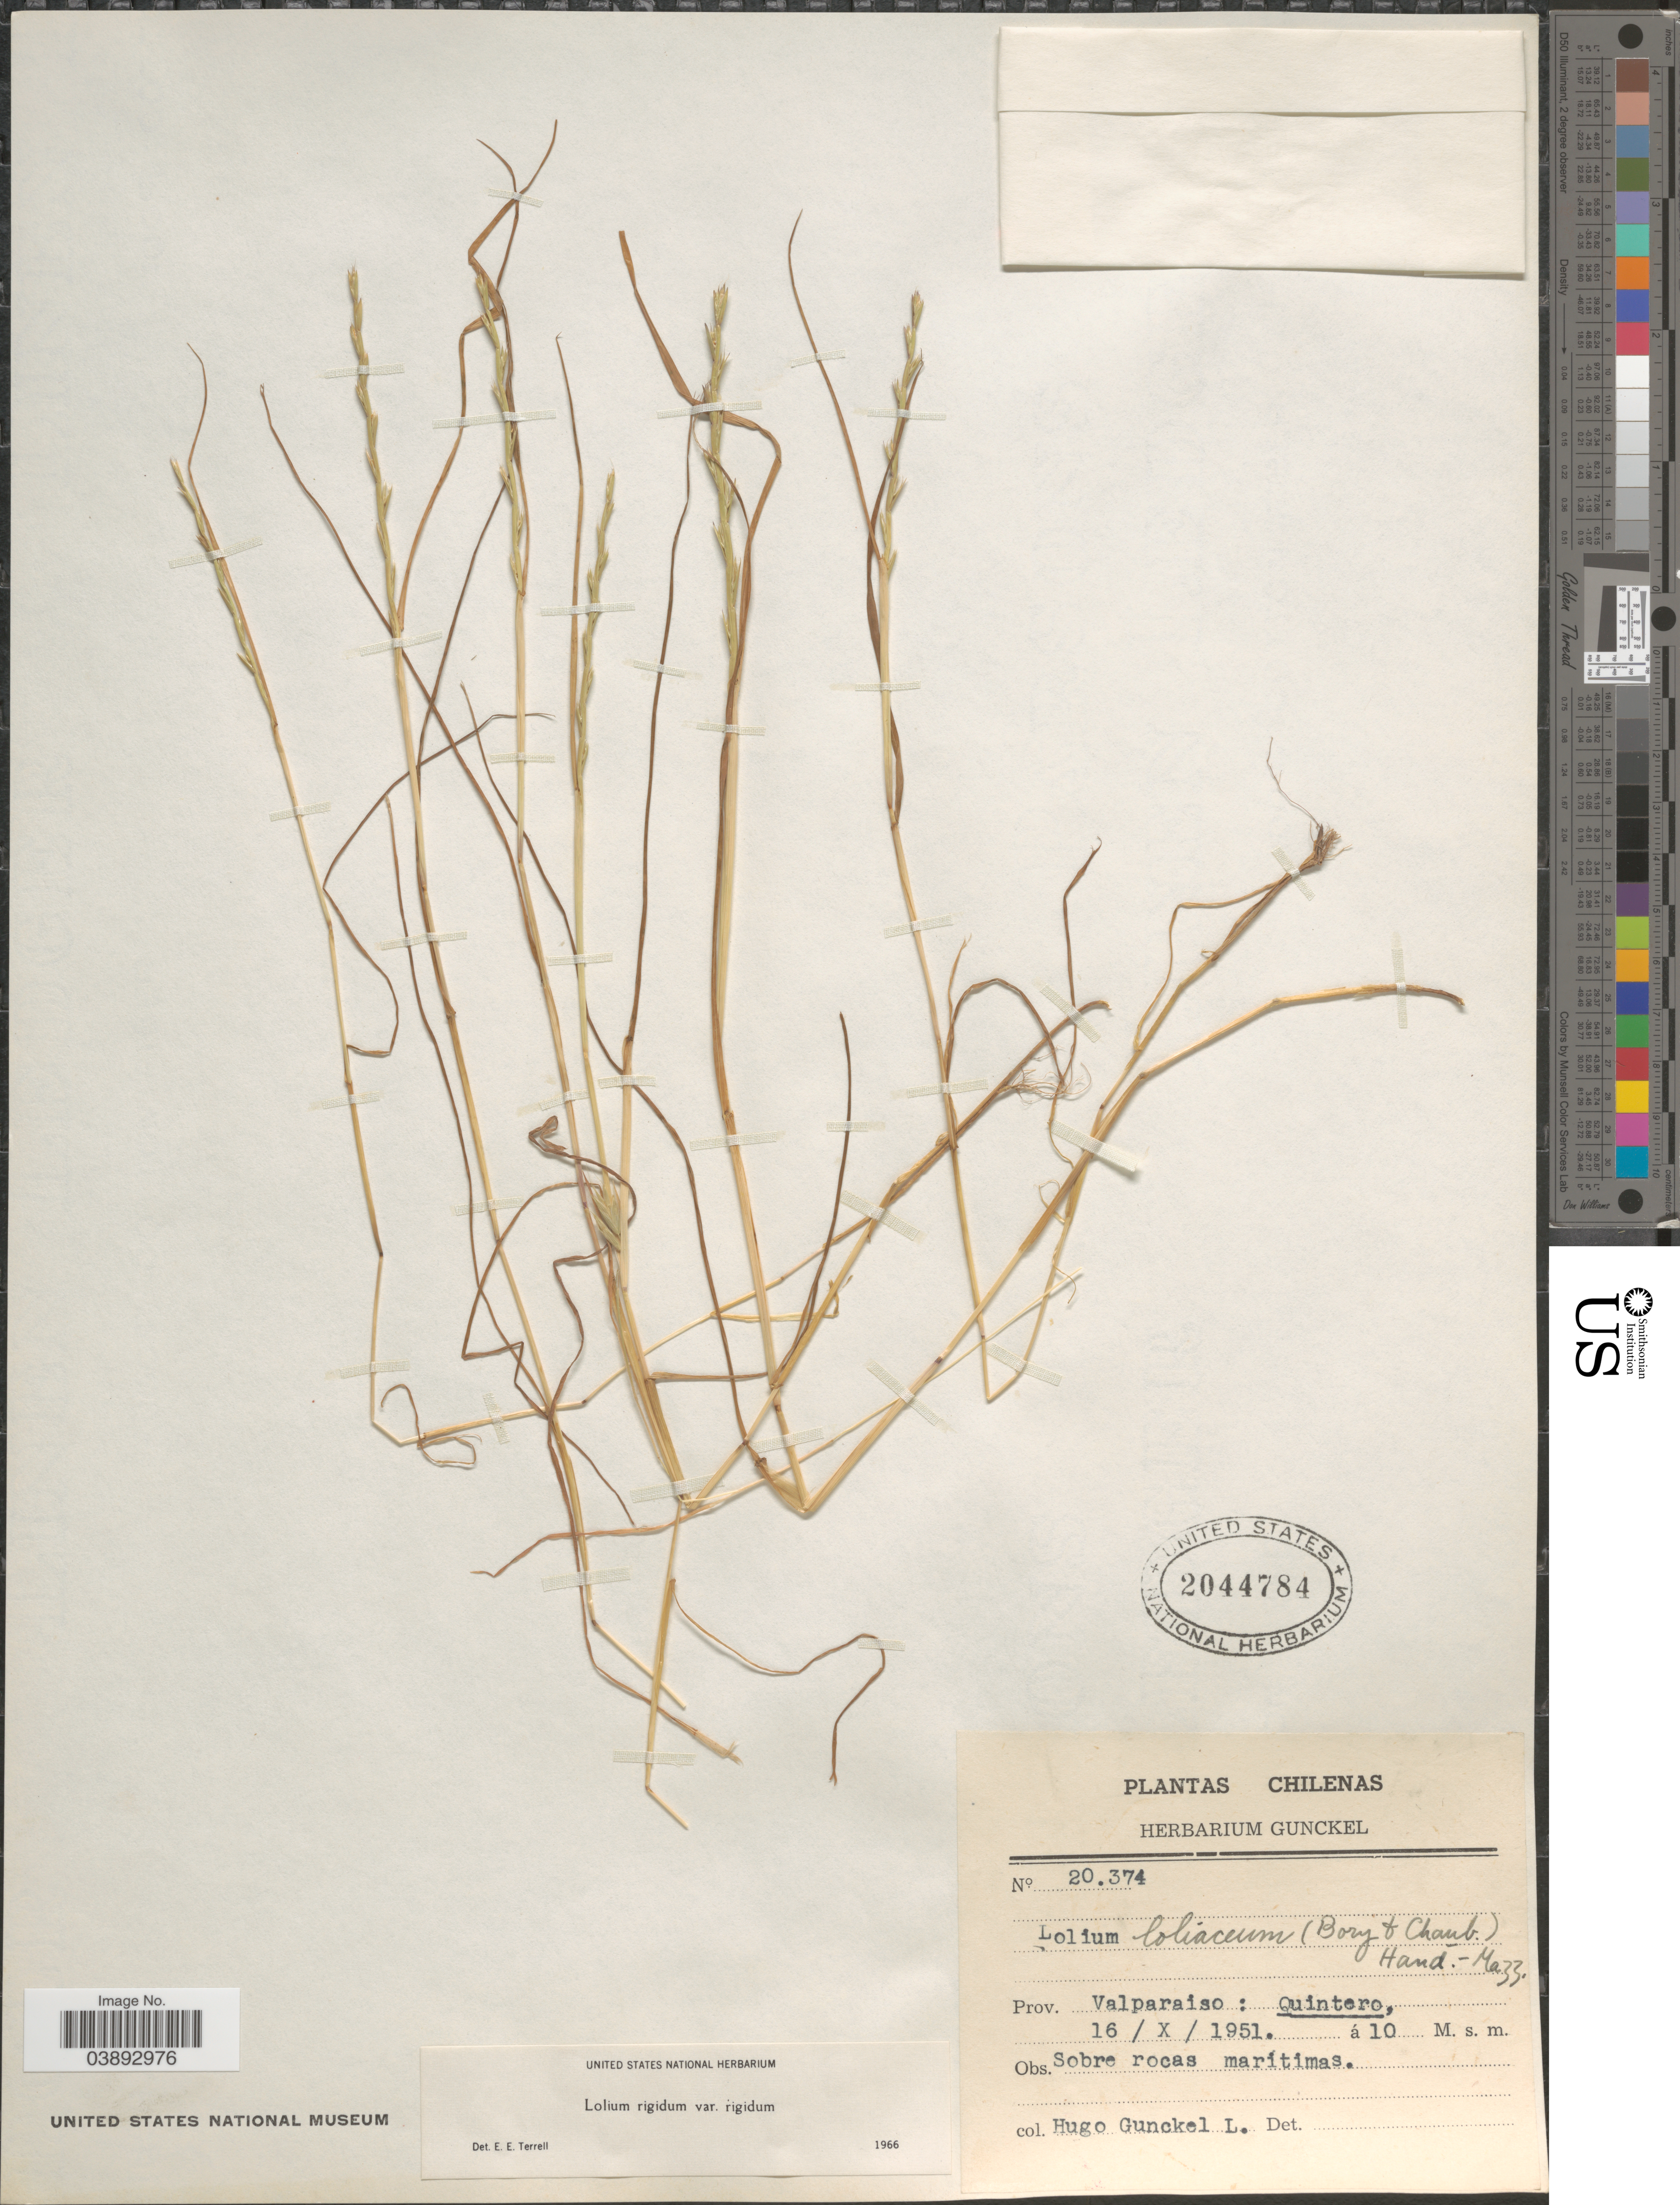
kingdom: Plantae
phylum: Tracheophyta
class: Liliopsida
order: Poales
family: Poaceae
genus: Lolium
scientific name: Lolium rigidum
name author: Gaudin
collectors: H. Gunckel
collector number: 20374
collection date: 1951-10-16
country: Chile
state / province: Valparaíso (V)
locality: Quintero.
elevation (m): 10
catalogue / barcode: US 2044784